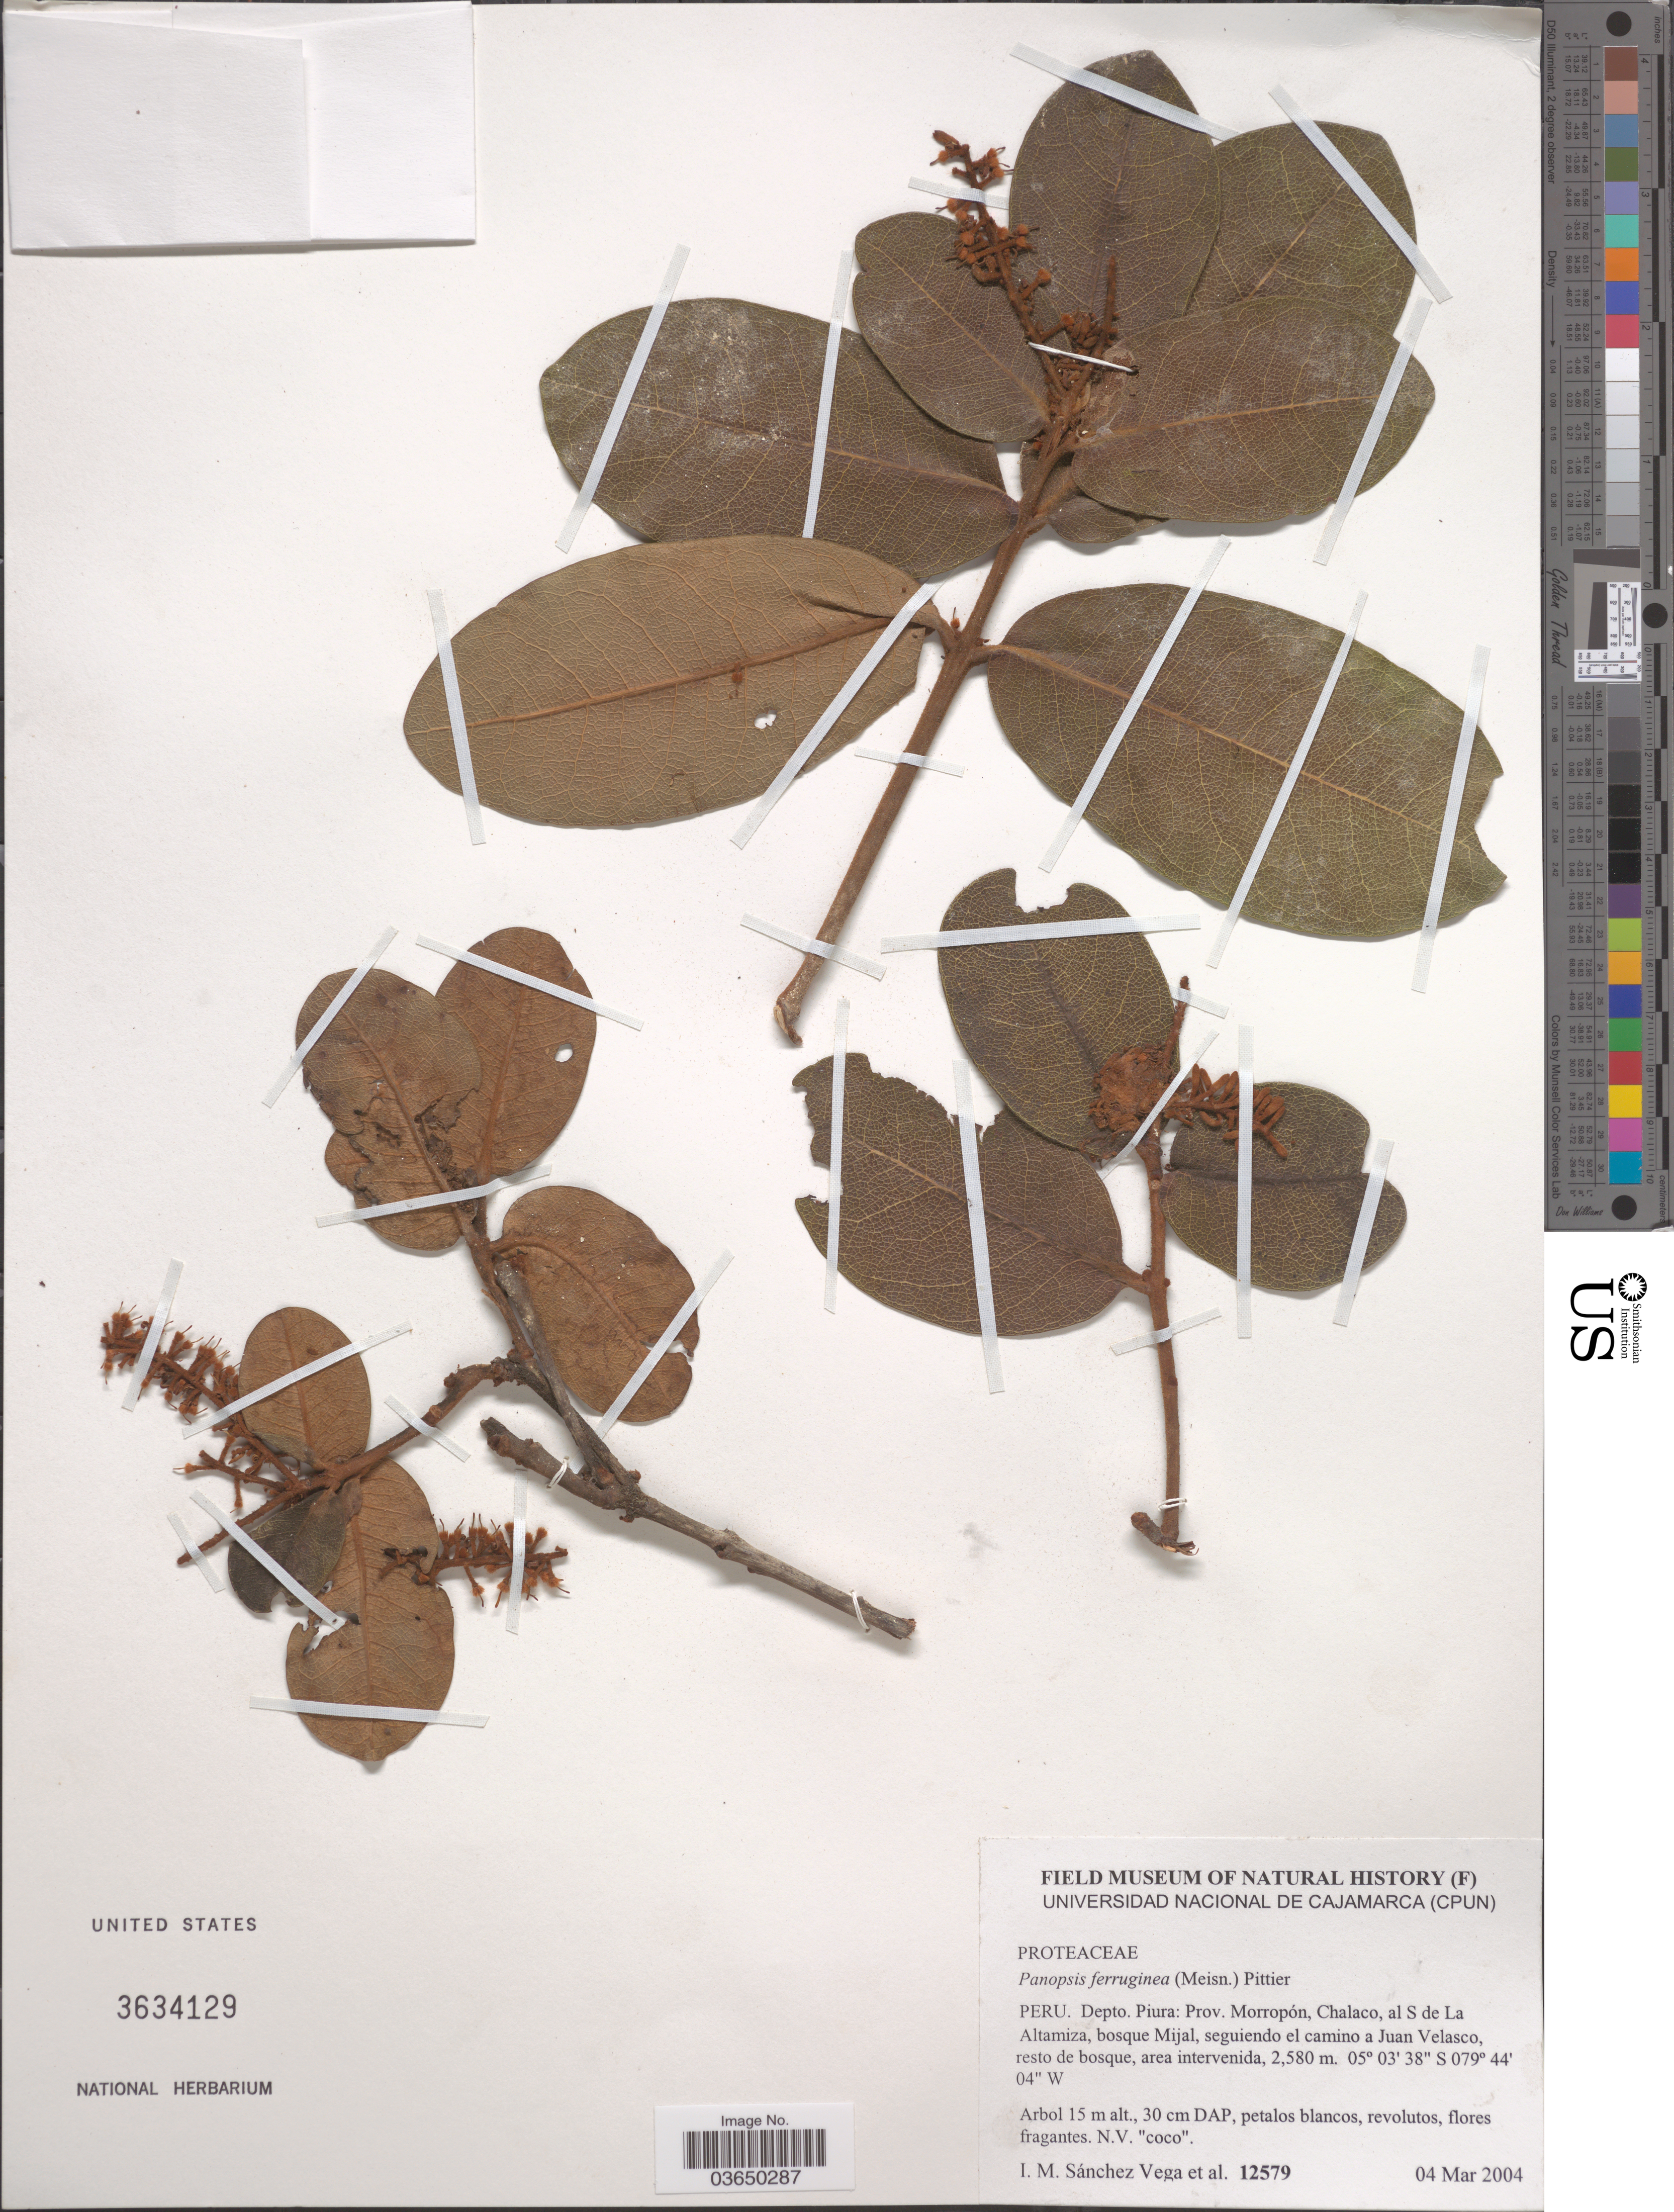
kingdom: Plantae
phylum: Tracheophyta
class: Magnoliopsida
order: Proteales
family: Proteaceae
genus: Panopsis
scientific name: Panopsis ferruginea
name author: (Kunth) Pittier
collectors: I. M. Sánchez Vega & et al.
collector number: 12579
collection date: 2004-03-04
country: Peru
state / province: Piura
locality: Depto. Piura; Prov. Morropón, Chalaco, al S de La Altamiza, bosque Mijal, seguiendo el camino a Juan Velasco.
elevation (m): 2580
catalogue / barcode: US 3634129